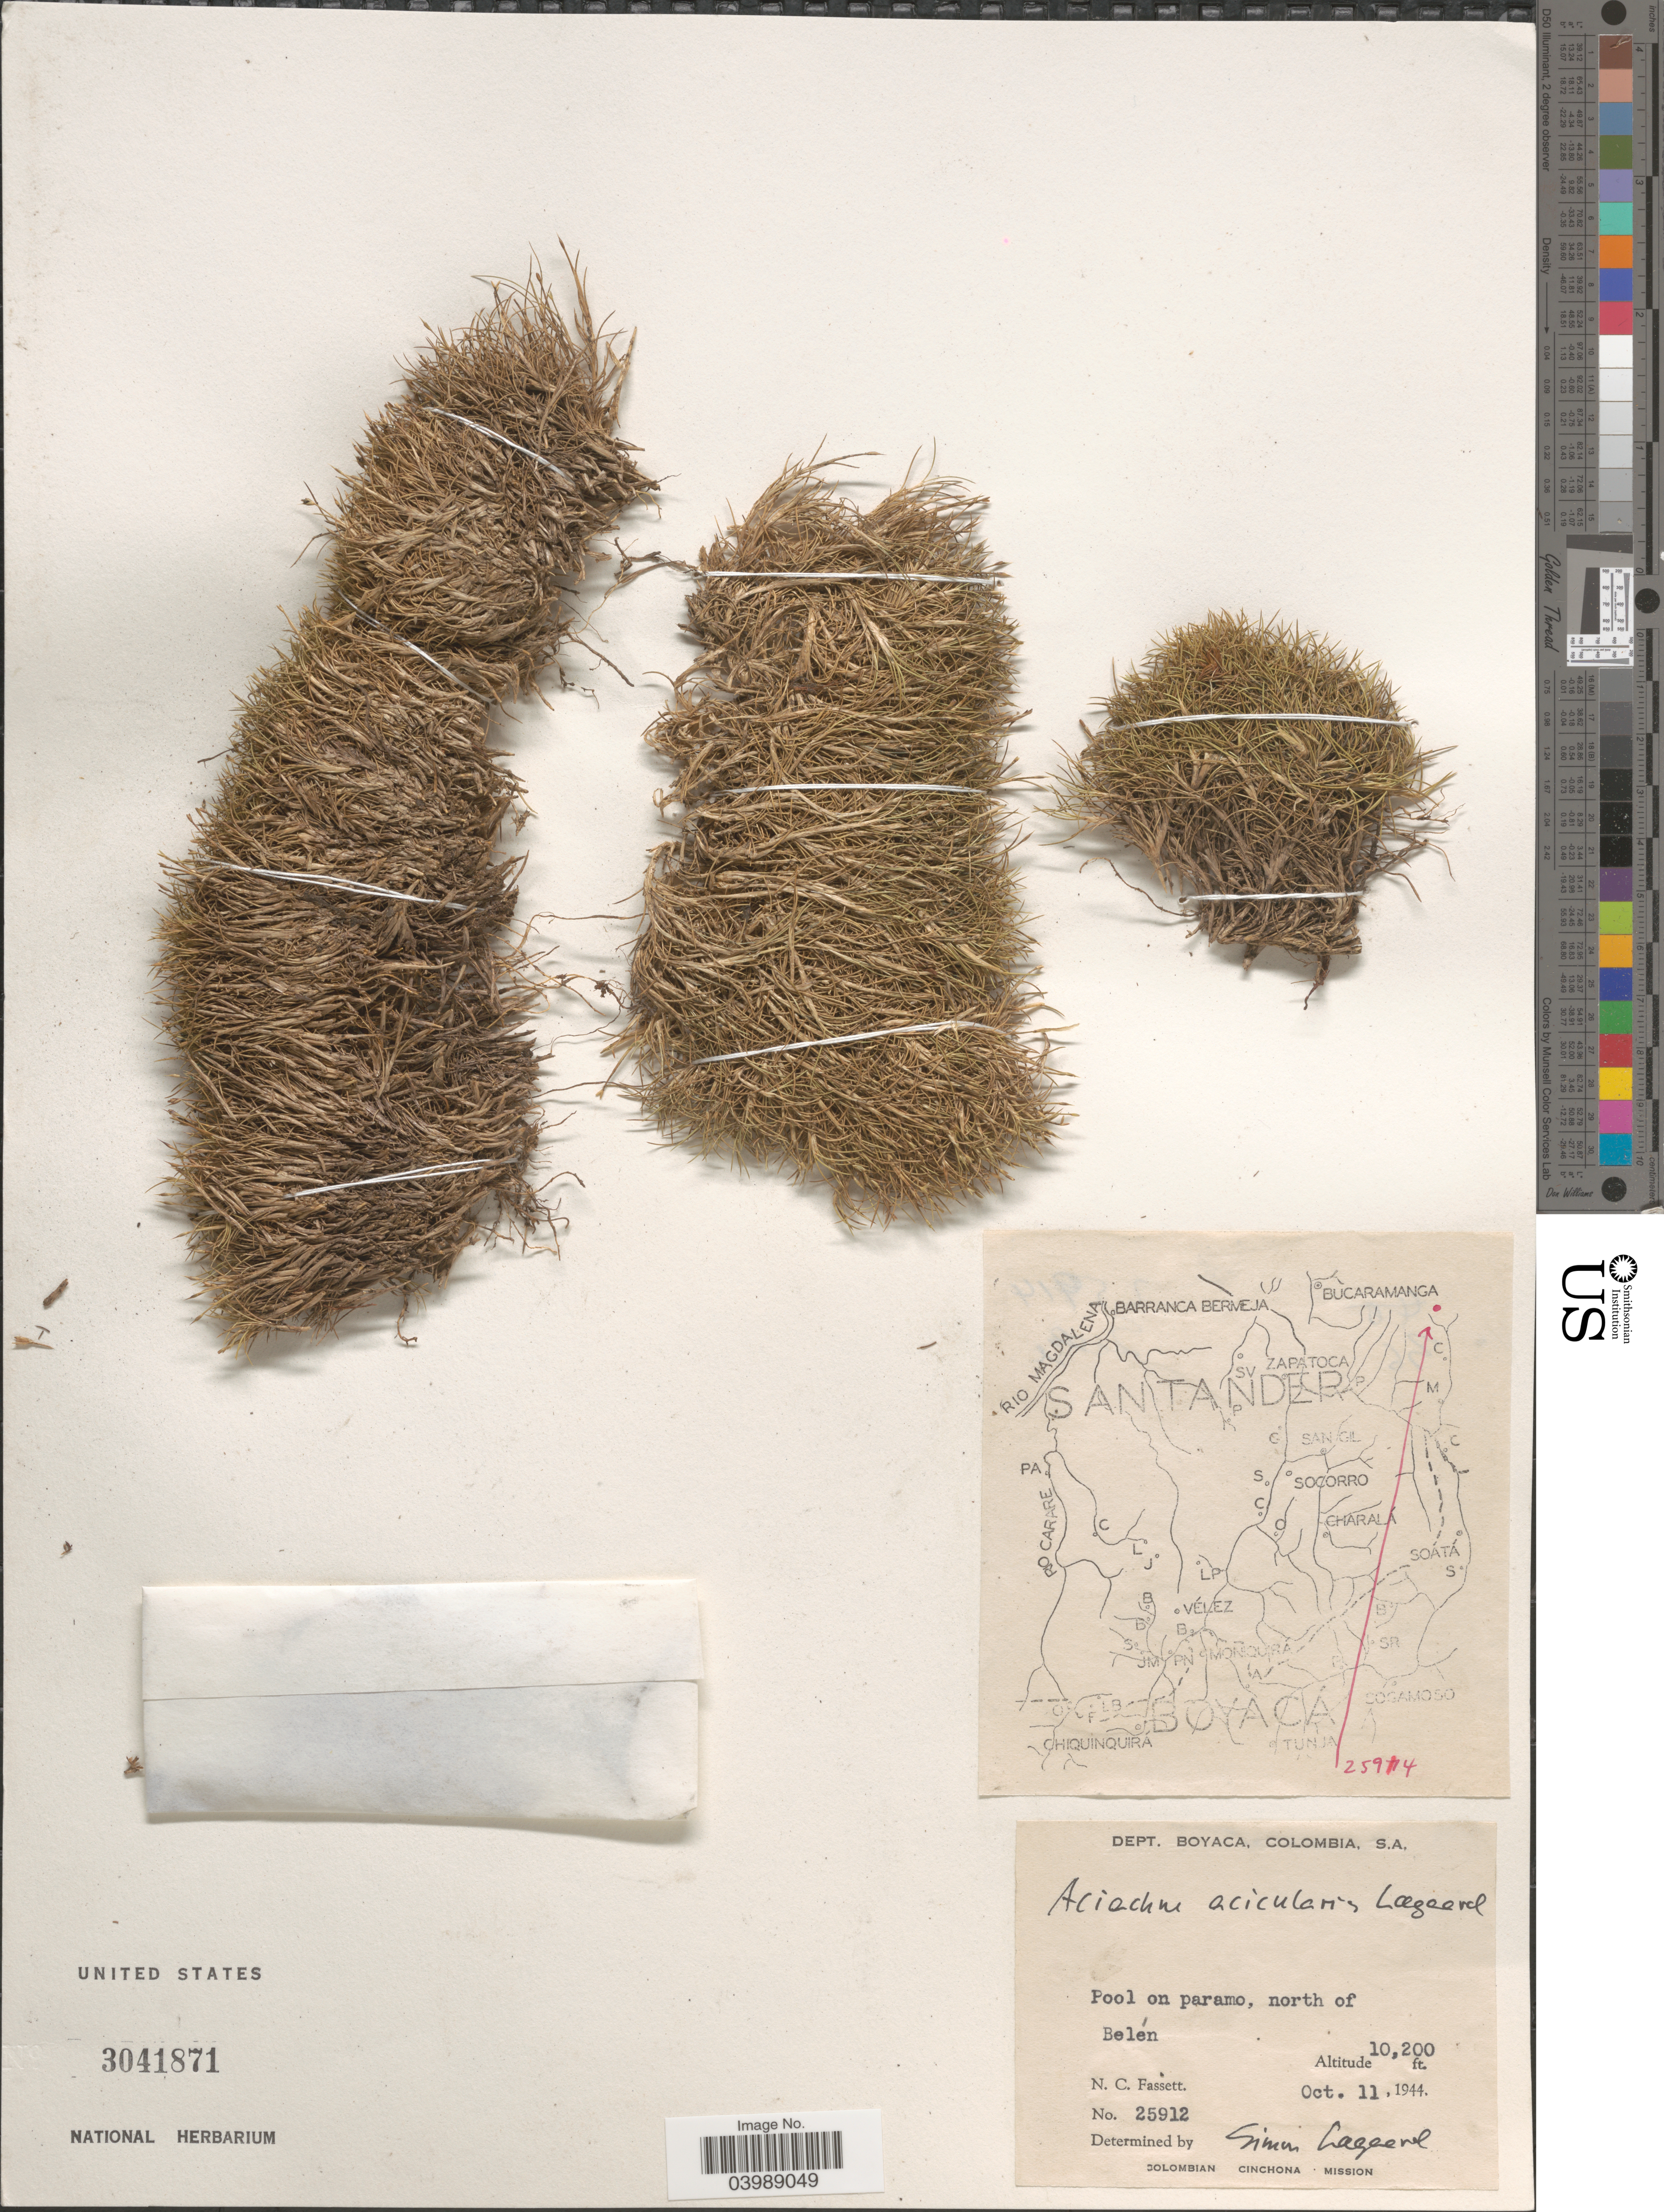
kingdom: Plantae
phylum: Tracheophyta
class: Liliopsida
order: Poales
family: Poaceae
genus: Aciachne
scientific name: Aciachne acicularis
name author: Lægaard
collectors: N. C. Fassett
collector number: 25912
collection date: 1944-10-11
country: Colombia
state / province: Boyacá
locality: Dept. Boyaca. Pool on paramo, north of Belén.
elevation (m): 3109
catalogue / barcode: US 3041871